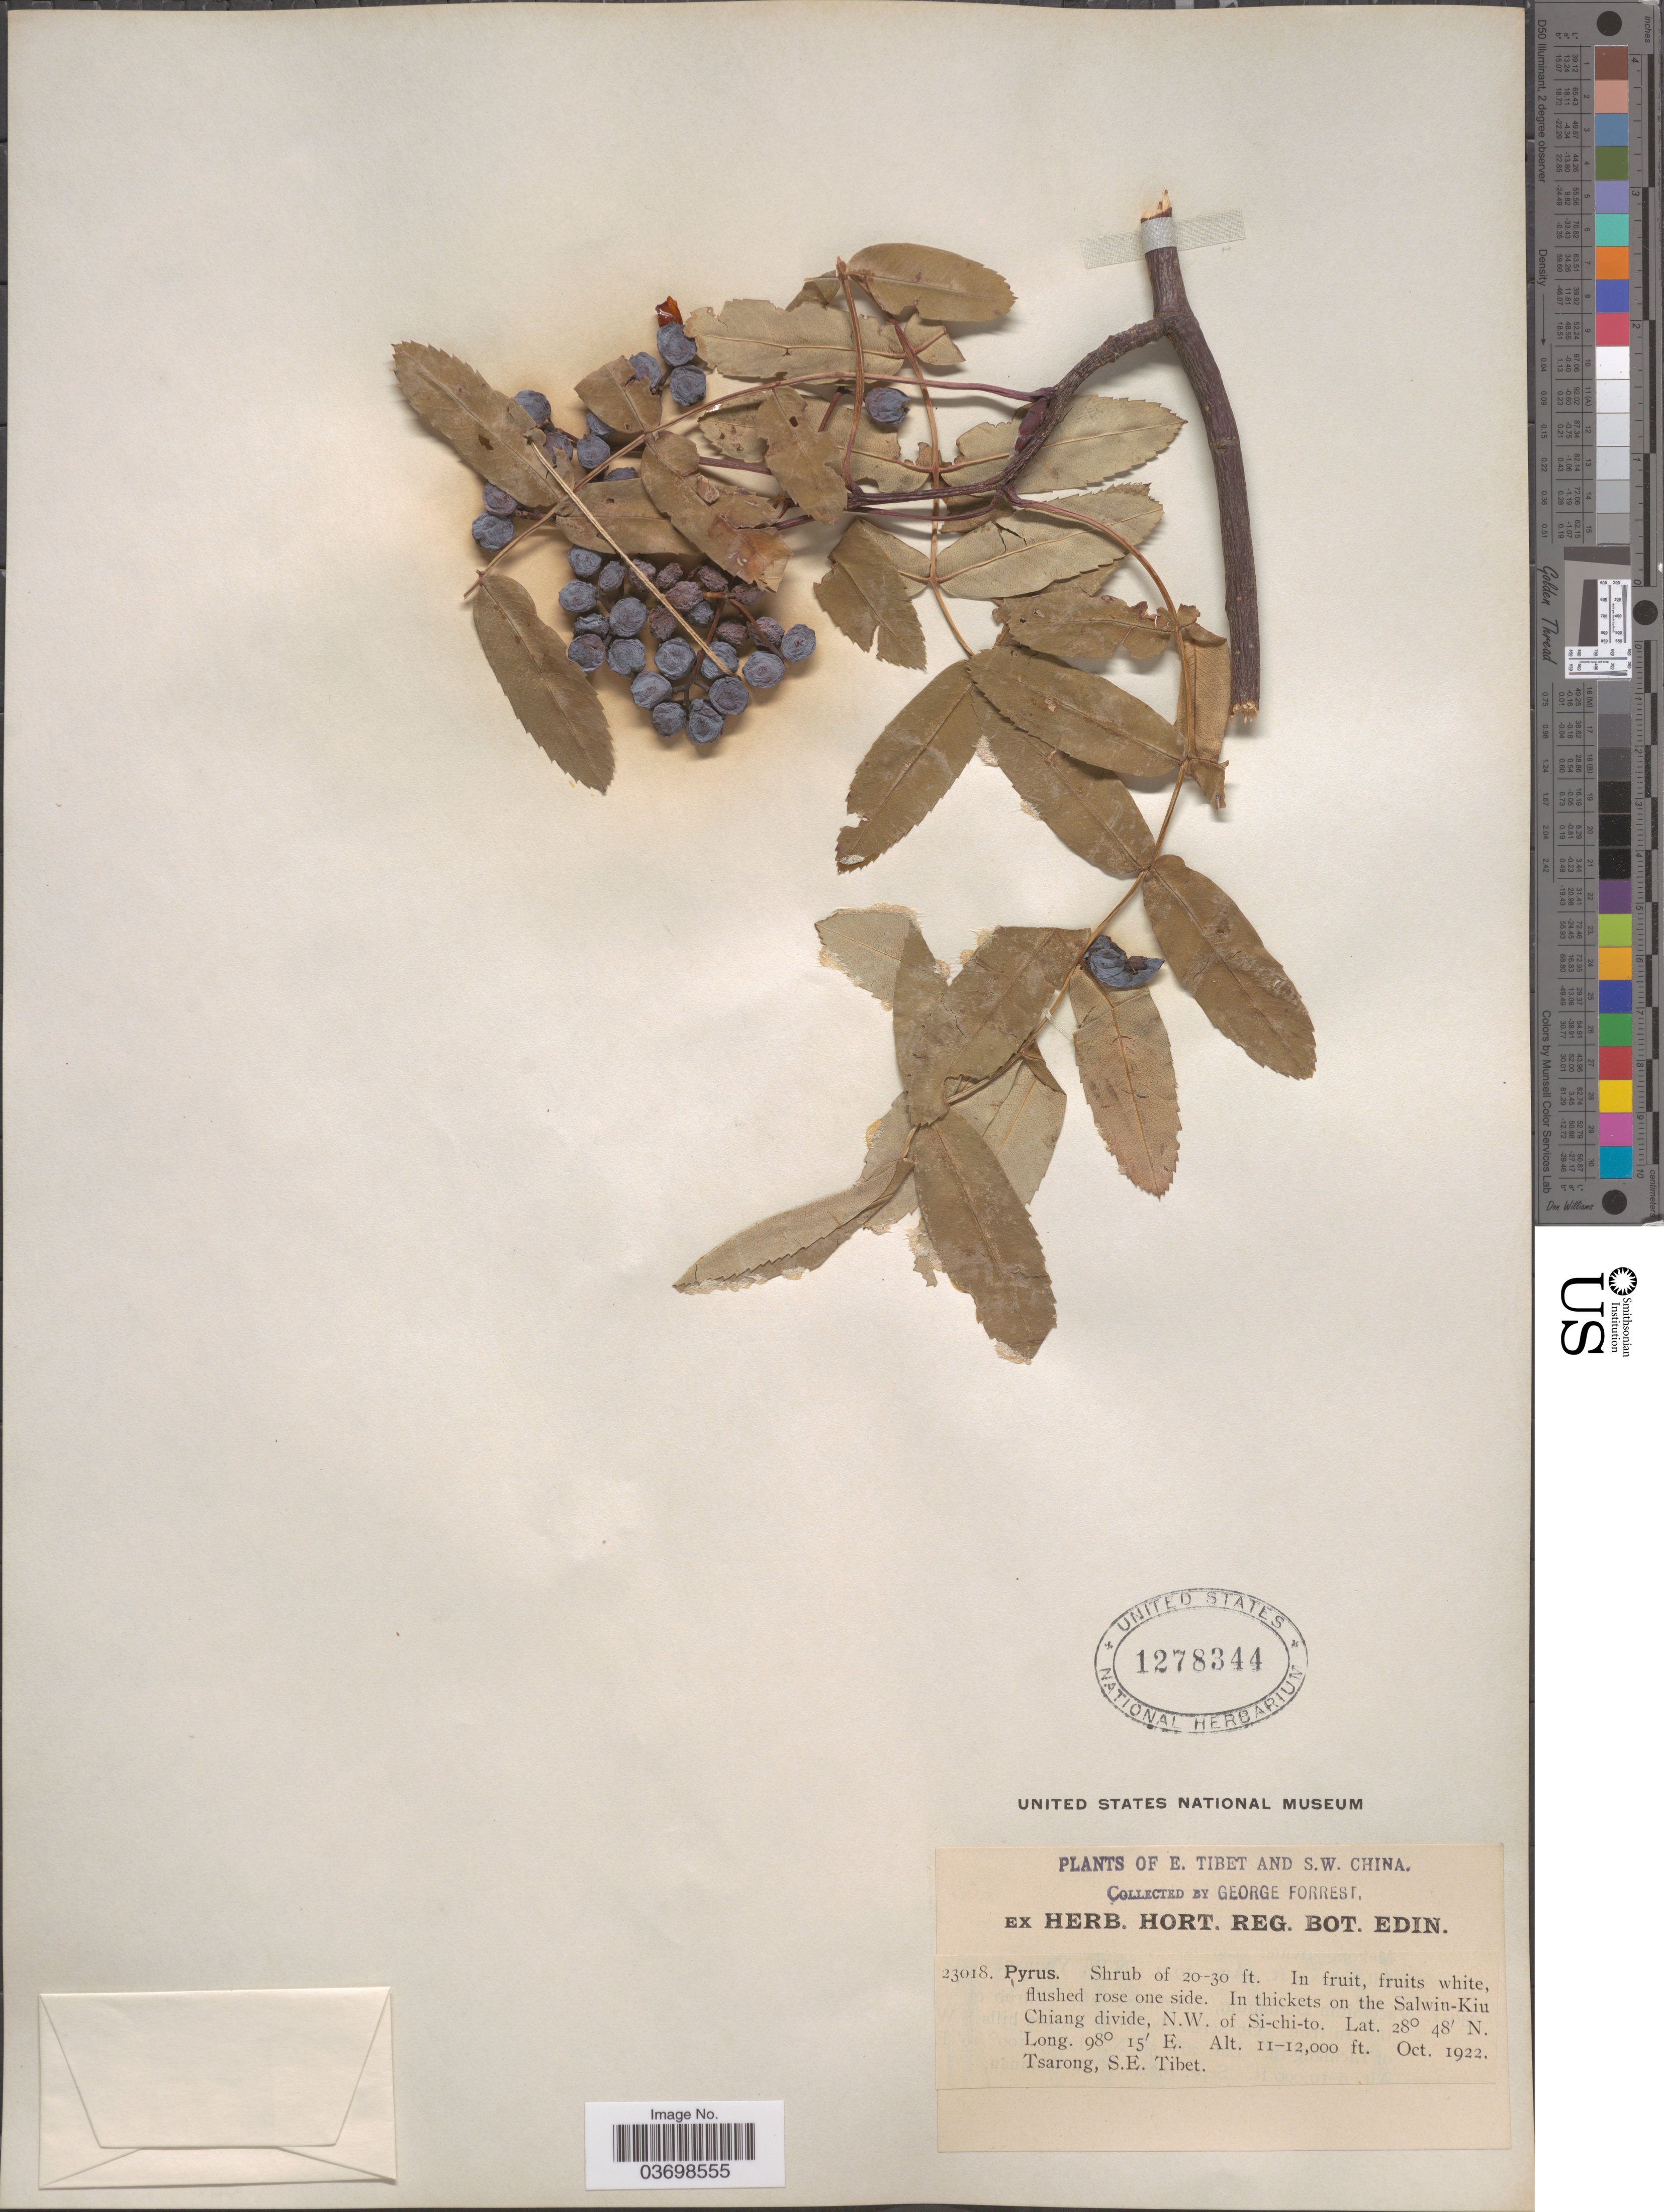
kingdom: Plantae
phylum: Tracheophyta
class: Magnoliopsida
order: Rosales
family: Rosaceae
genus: Sorbus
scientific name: Sorbus sp.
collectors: G. Forrest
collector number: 23018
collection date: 1922-10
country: China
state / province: Xizang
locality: S.W. China. On the Salwin-Kiu Chiang divide, N.W. of Si-chi-to. Tsarong, S.E. Tibet.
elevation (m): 3353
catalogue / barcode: US 1278344